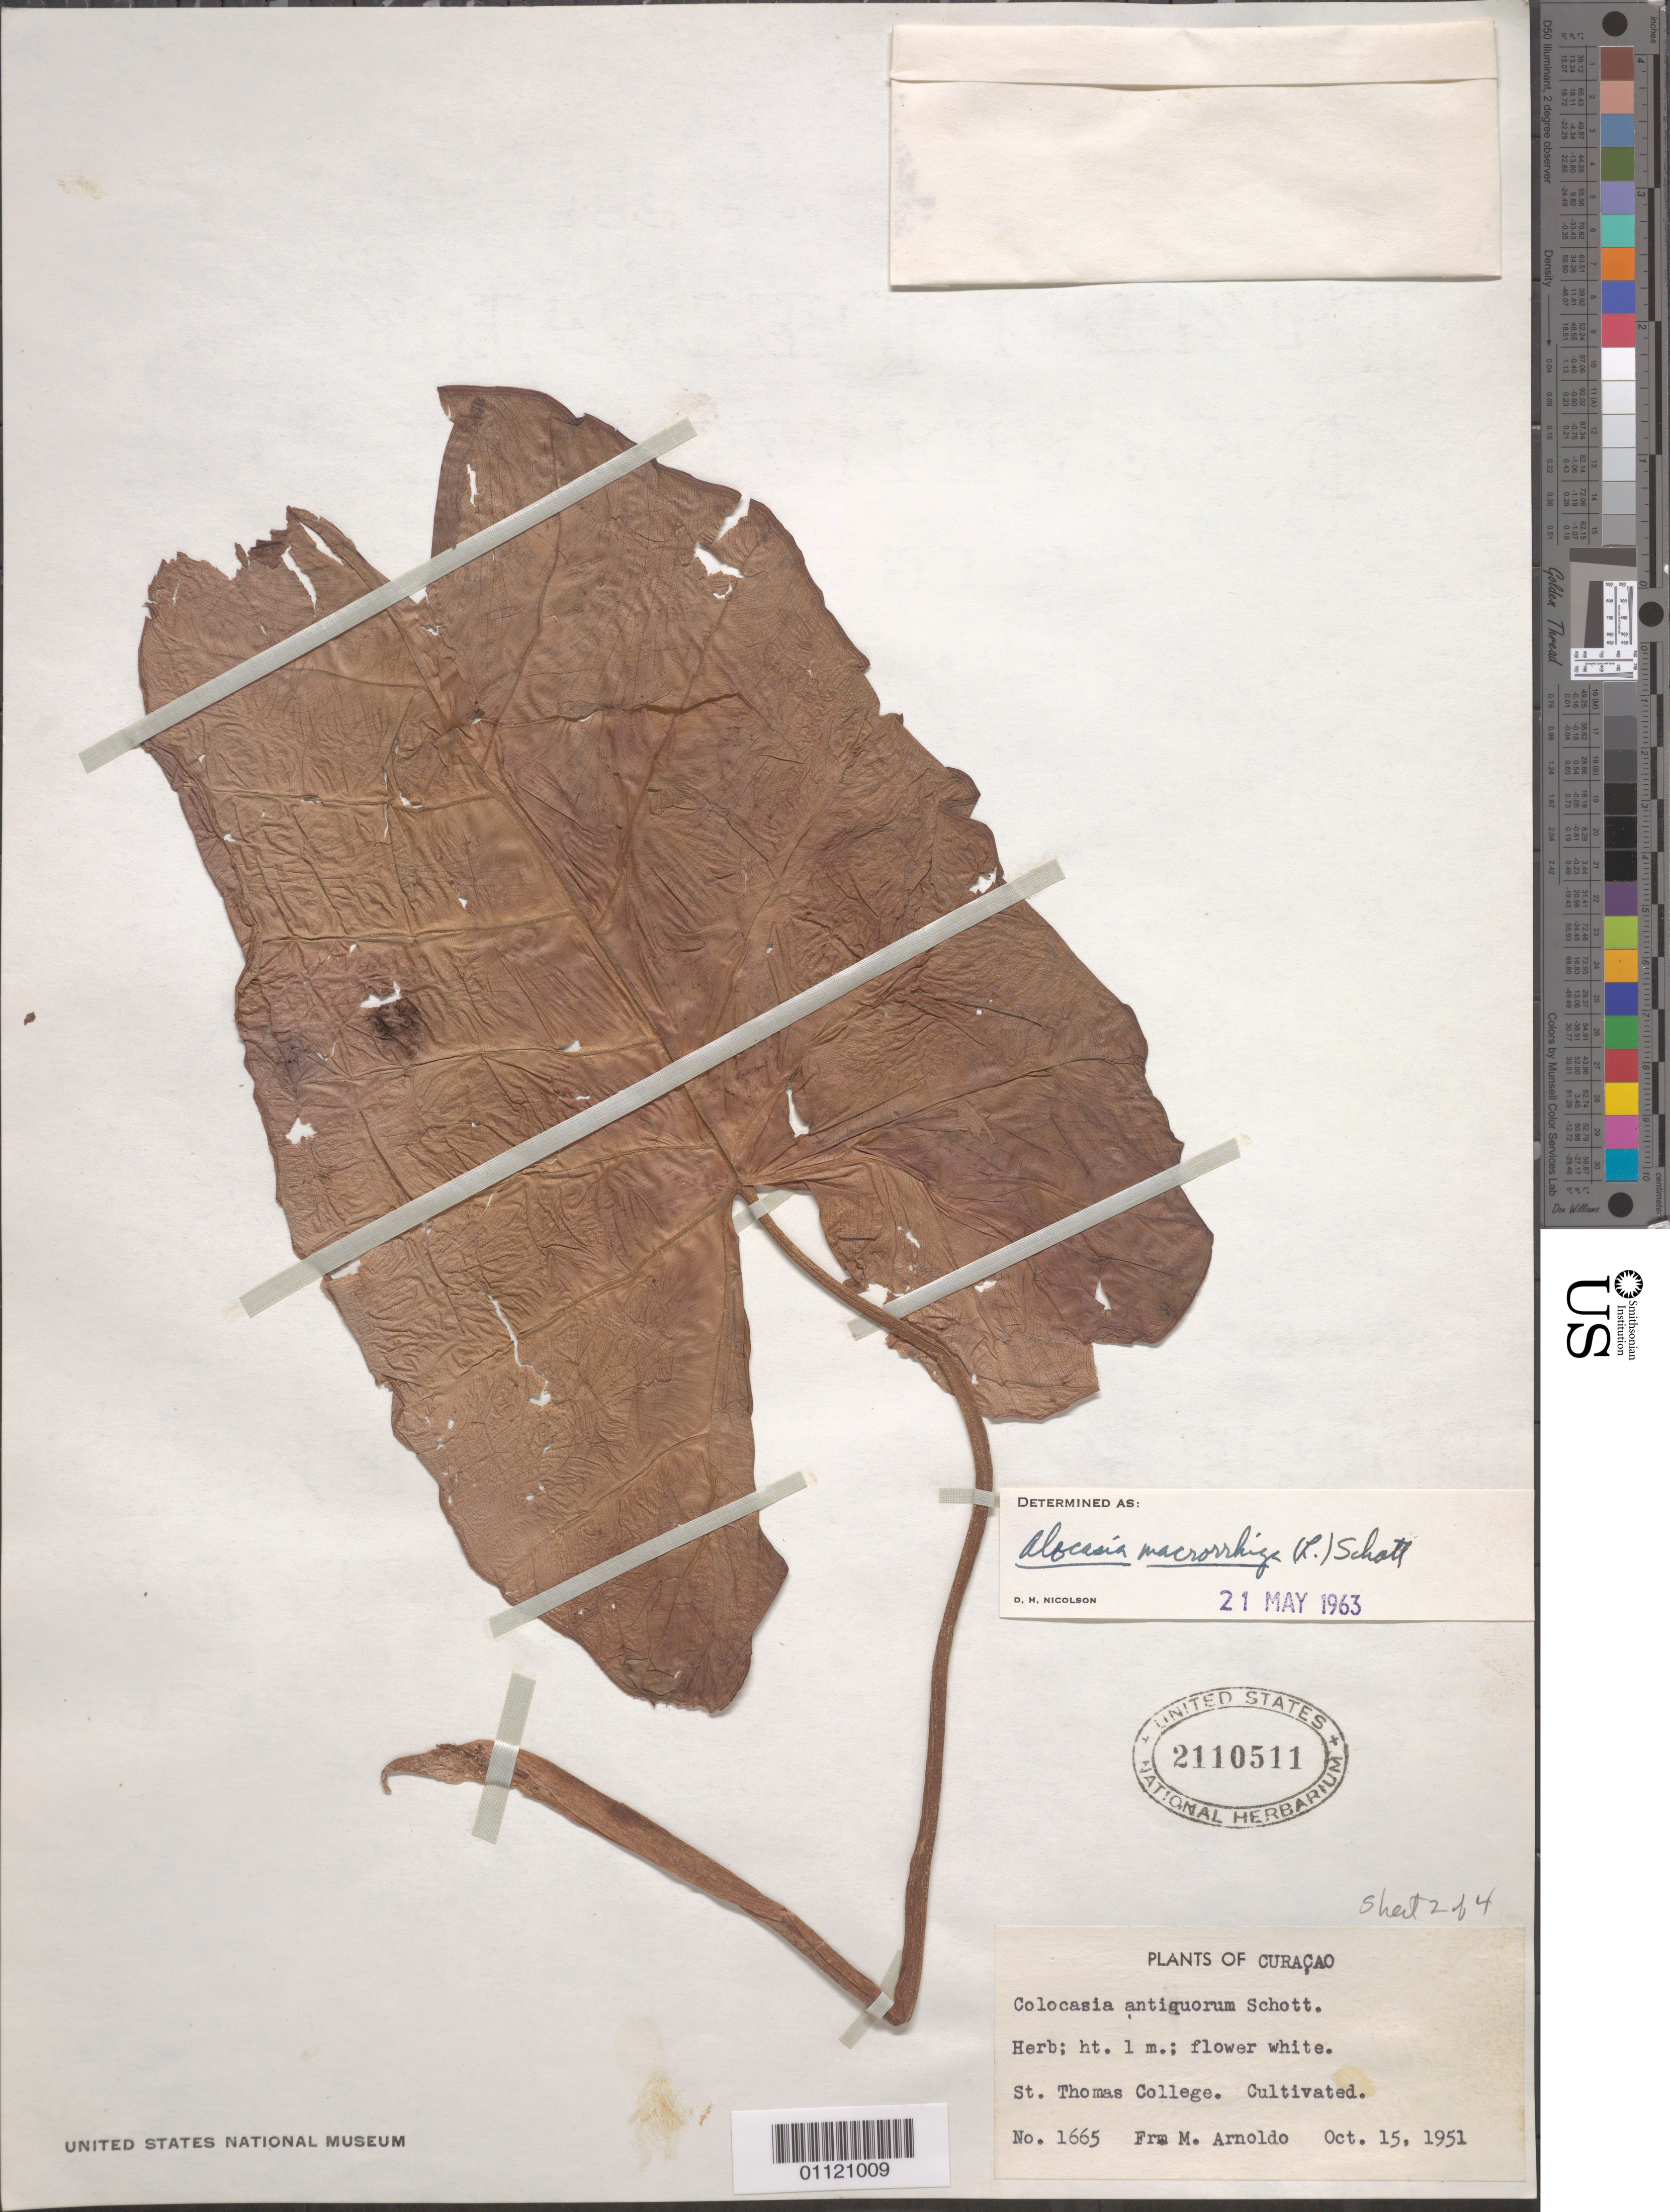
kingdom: Plantae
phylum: Tracheophyta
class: Liliopsida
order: Alismatales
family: Araceae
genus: Alocasia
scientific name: Alocasia macrorrhizos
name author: (L.) G. Don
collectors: Bro. Gines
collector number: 1665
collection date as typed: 15 Oct 1951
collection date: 1951-10-15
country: Curaçao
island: Curaçao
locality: St. Thomas college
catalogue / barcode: US 2110511